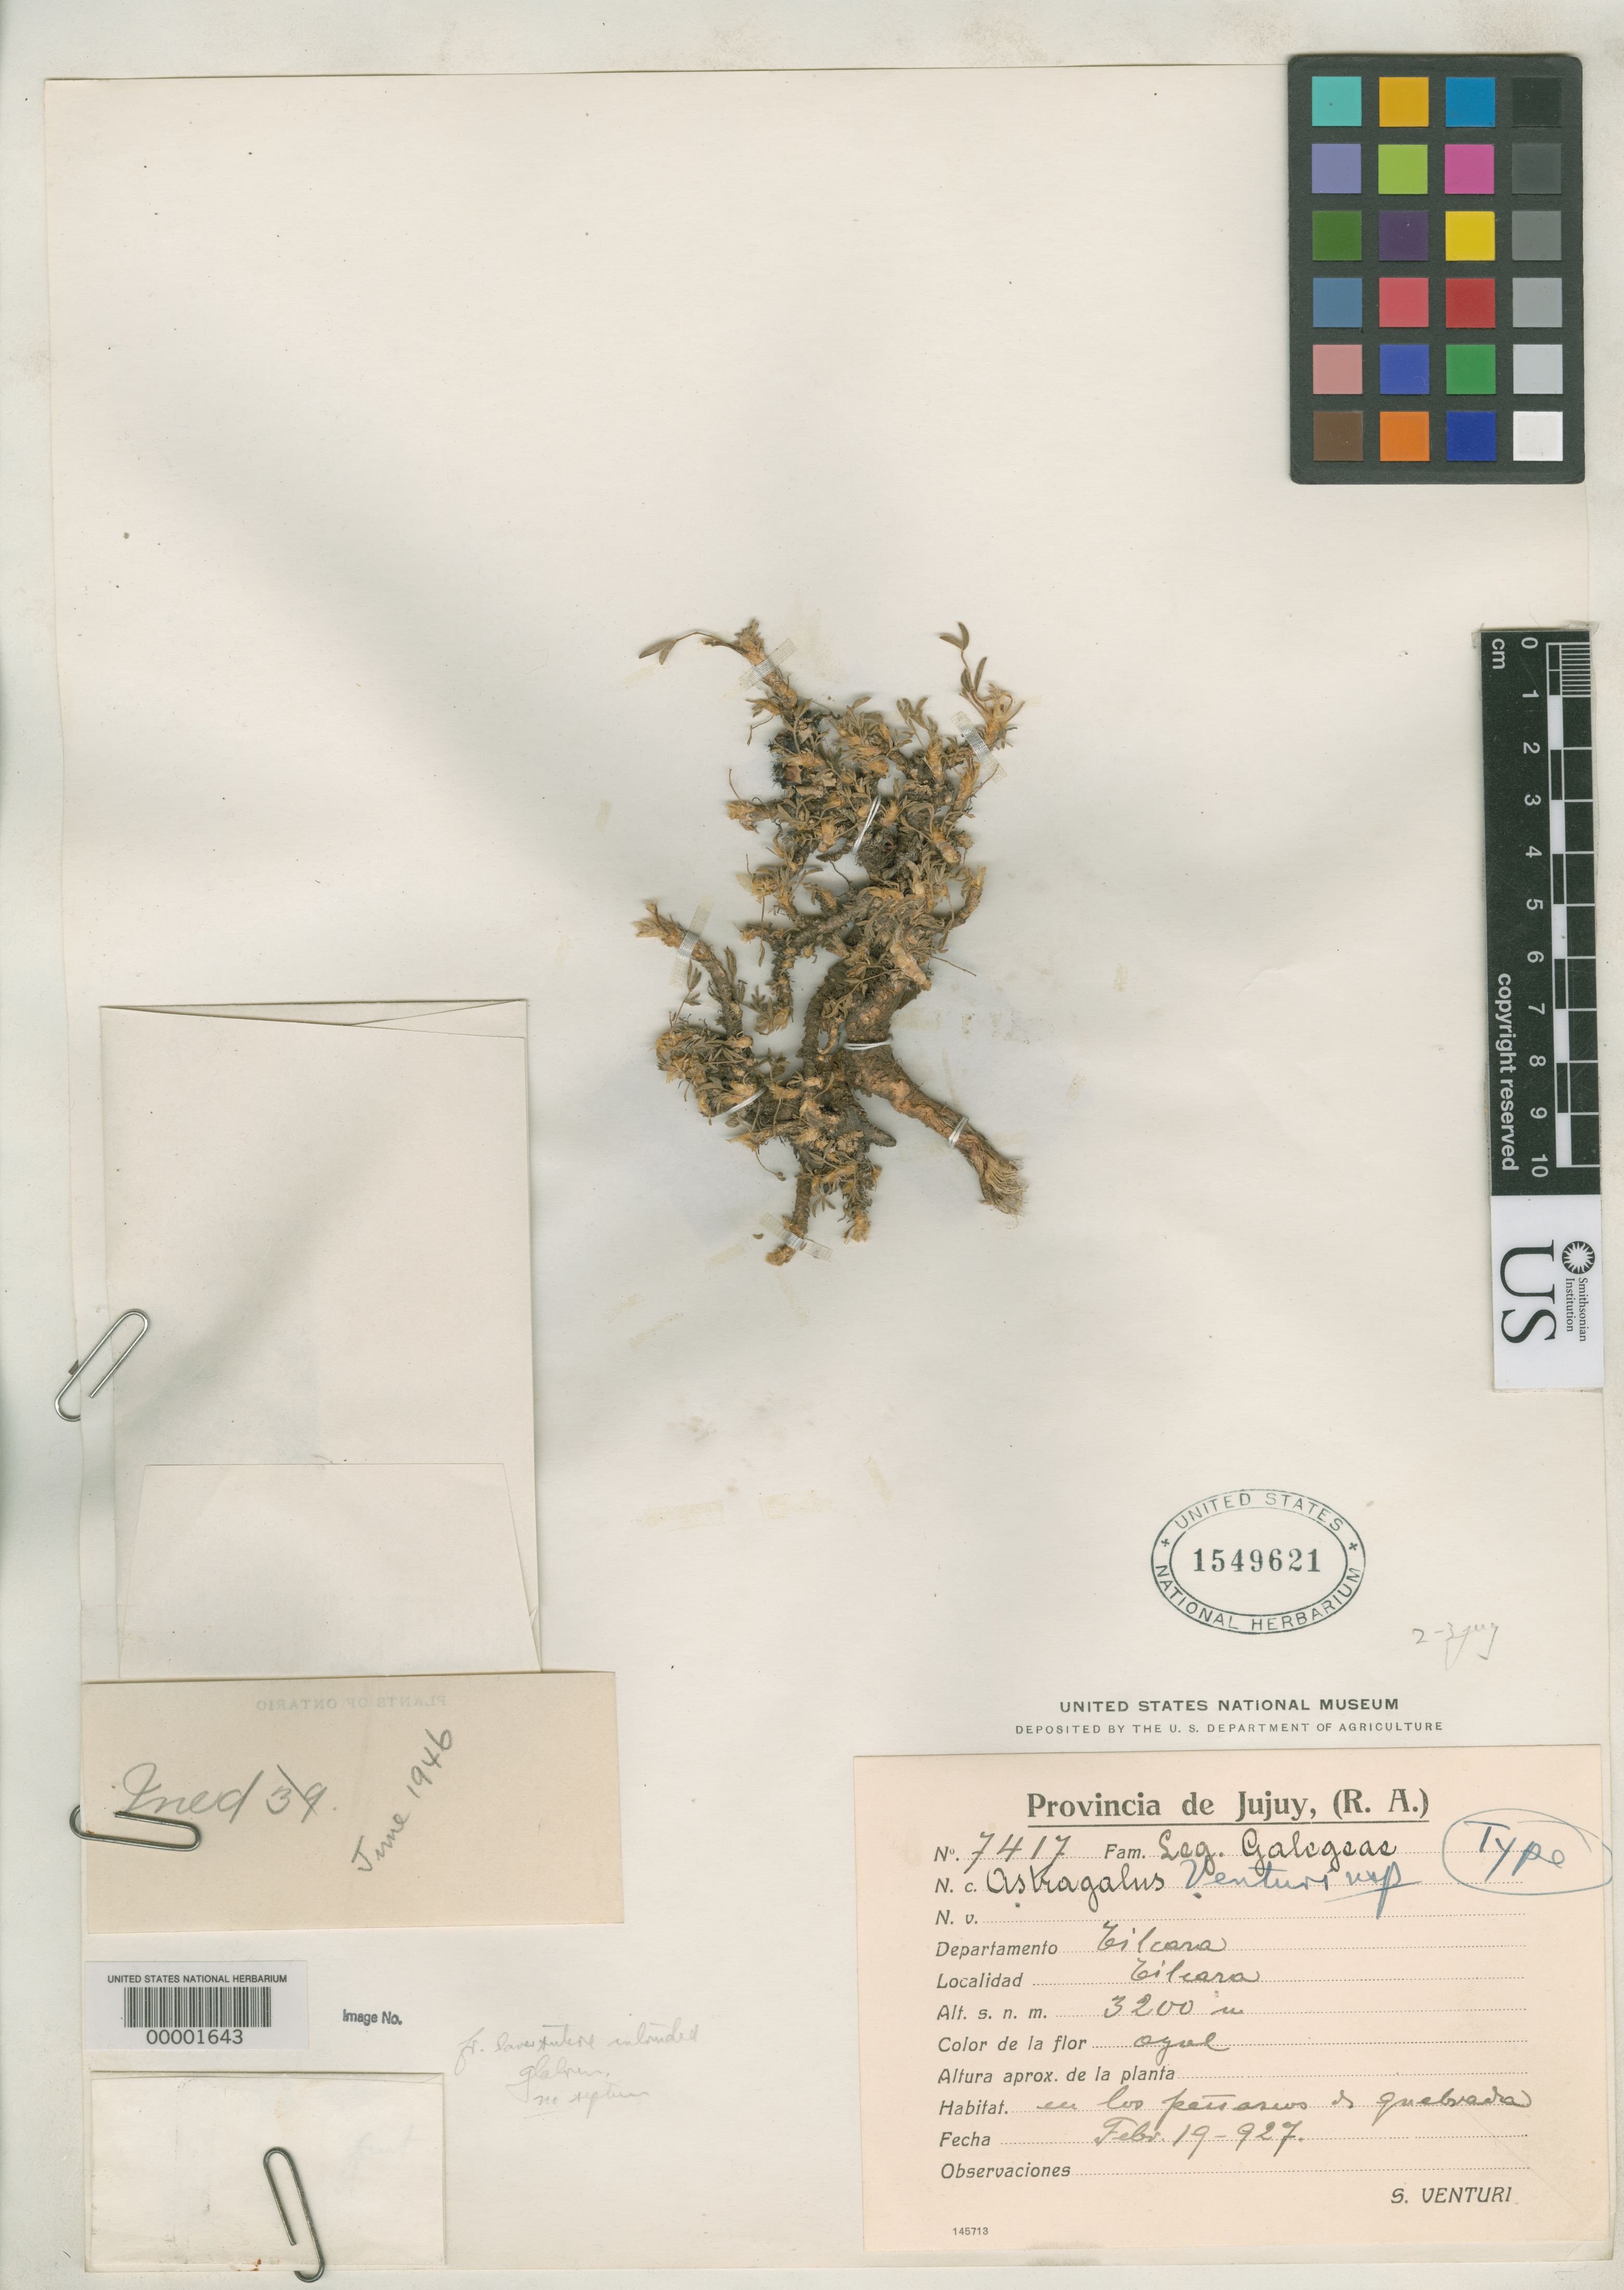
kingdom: Plantae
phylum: Tracheophyta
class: Magnoliopsida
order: Fabales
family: Fabaceae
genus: Astragalus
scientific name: Astragalus venturii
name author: I.M. Johnst.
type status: Holotype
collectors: S. Venturi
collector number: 7417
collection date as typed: Feb 1927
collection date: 1927-02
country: Argentina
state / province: Jujuy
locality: Tilcara.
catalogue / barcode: US 1549621